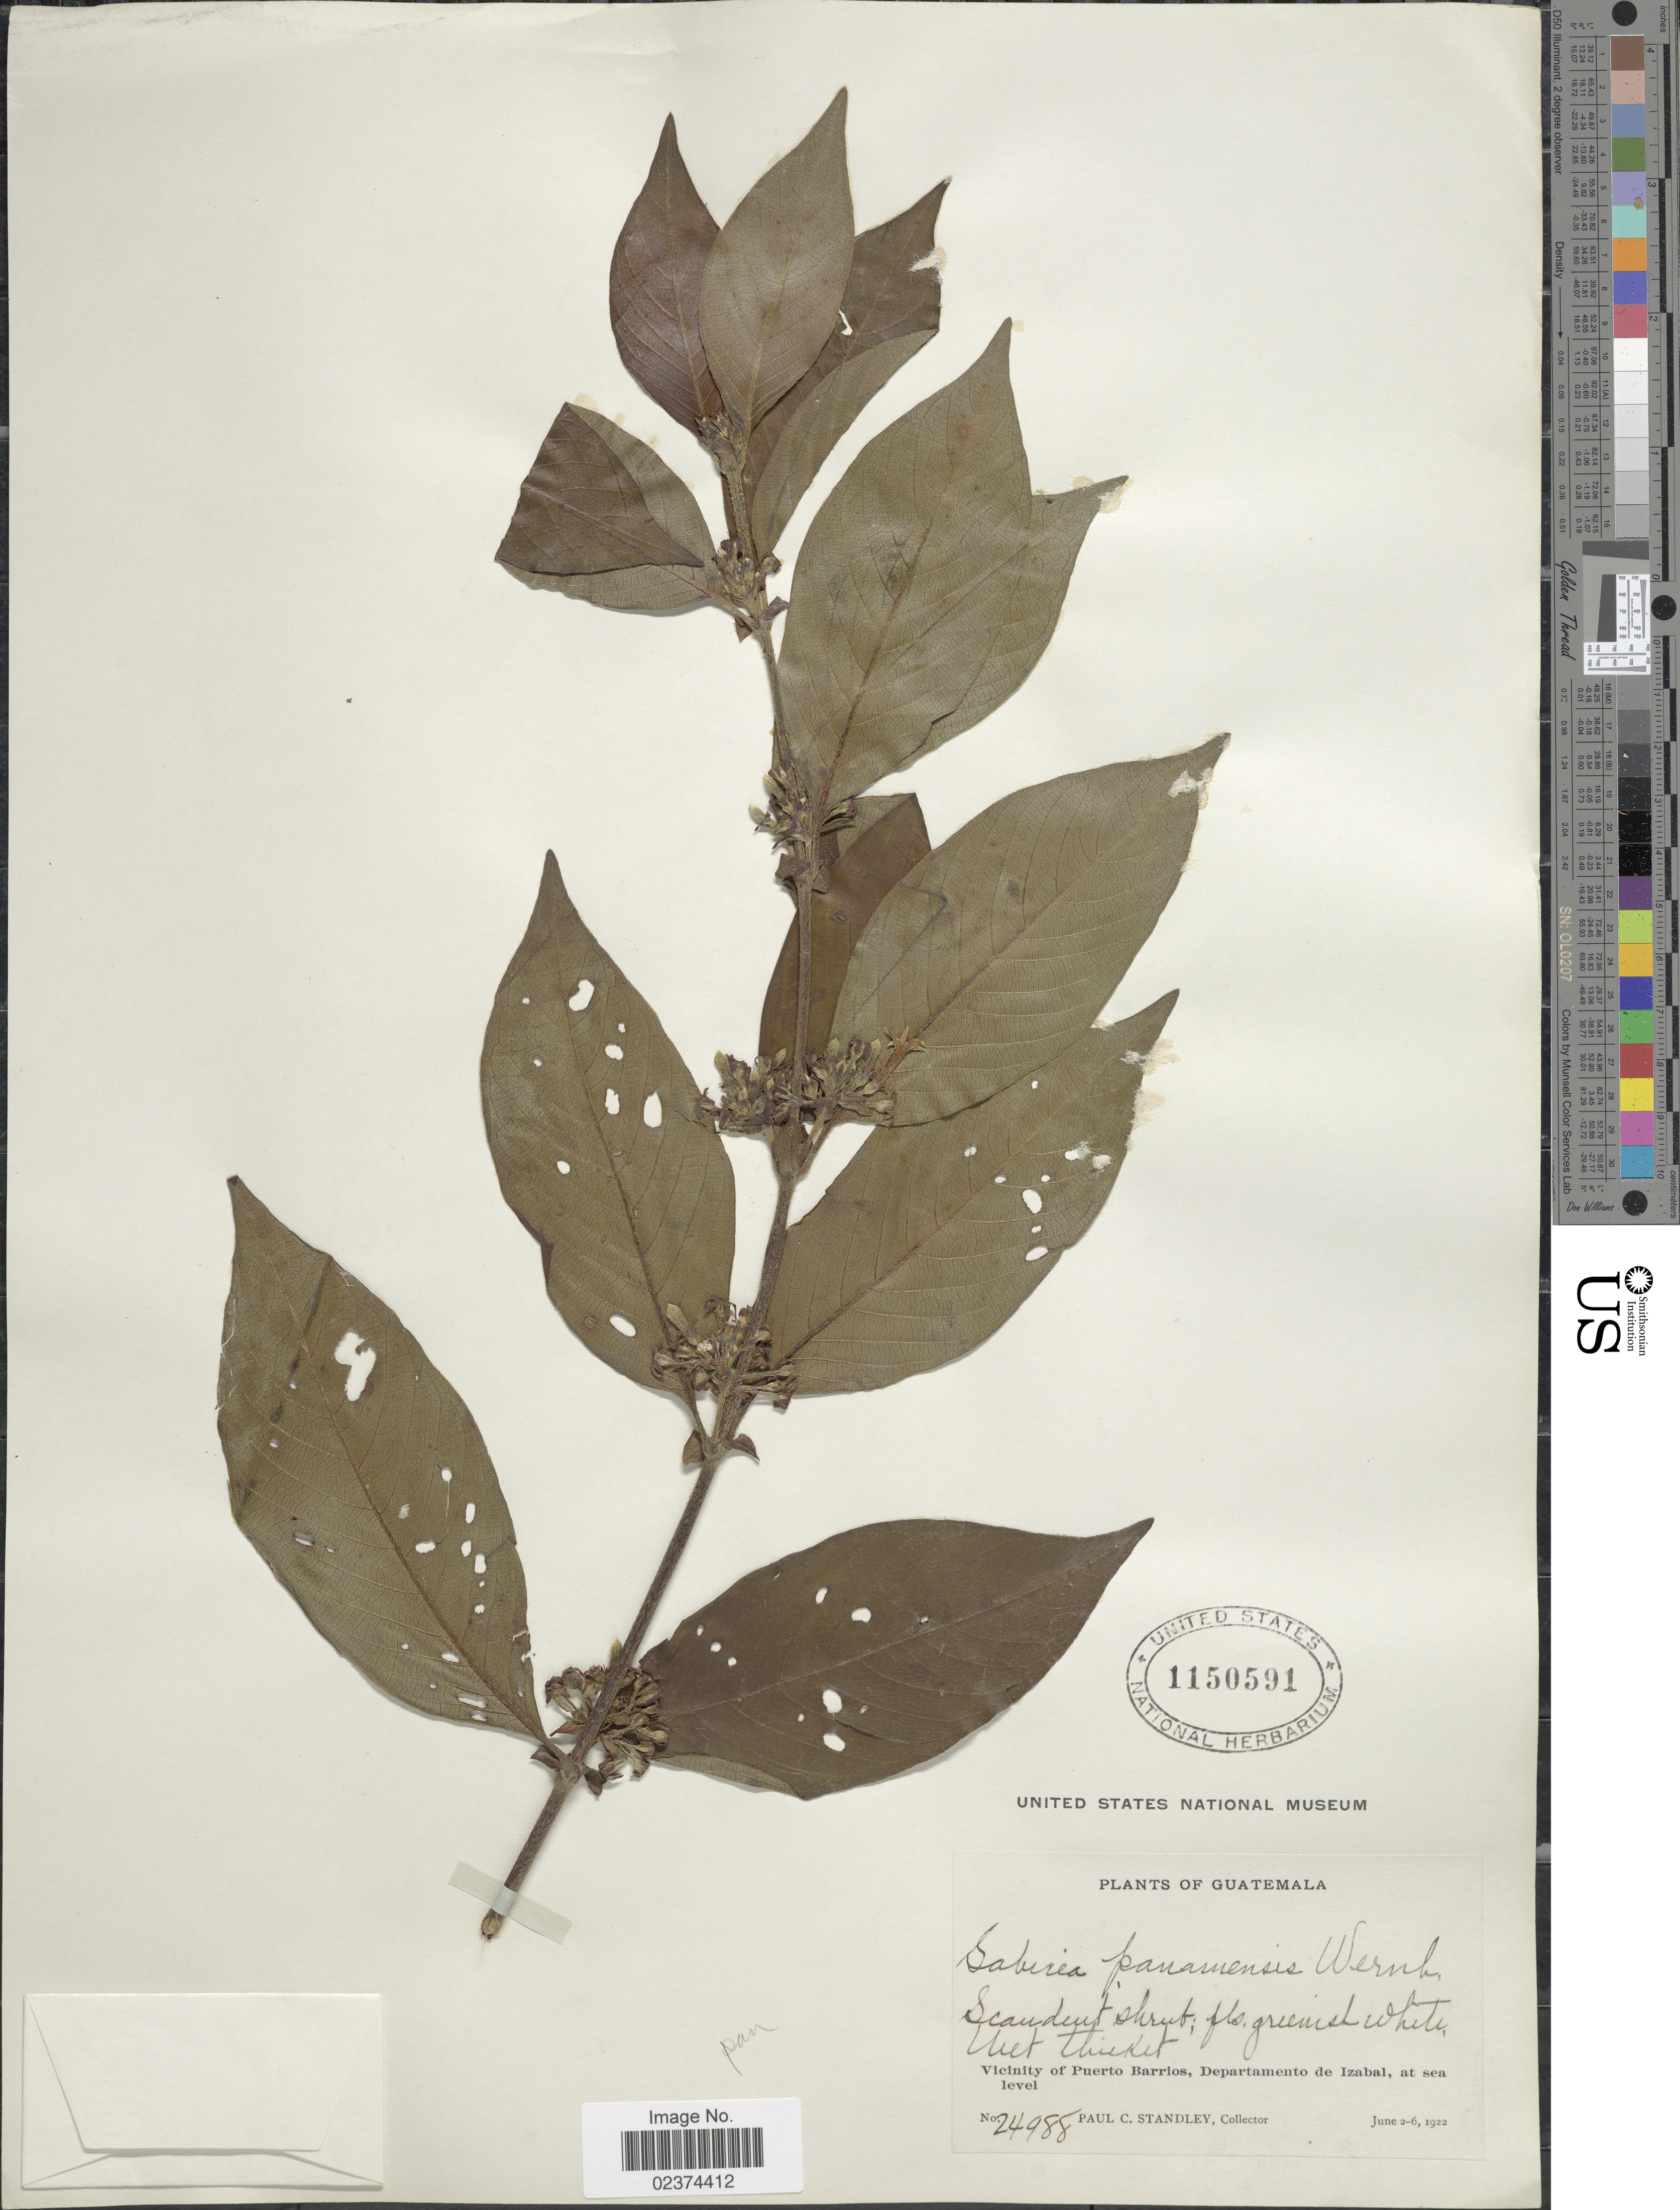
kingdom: Plantae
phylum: Tracheophyta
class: Magnoliopsida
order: Gentianales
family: Rubiaceae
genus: Sabicea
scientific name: Sabicea panamensis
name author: Wernham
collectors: P. C. Standley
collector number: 24988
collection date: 1922-06-02/1922-06-06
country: Guatemala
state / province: Izabal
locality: Wet thicket, Vicinity of Puerto Barrios, Departamento de Izabal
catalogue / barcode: US 1150591